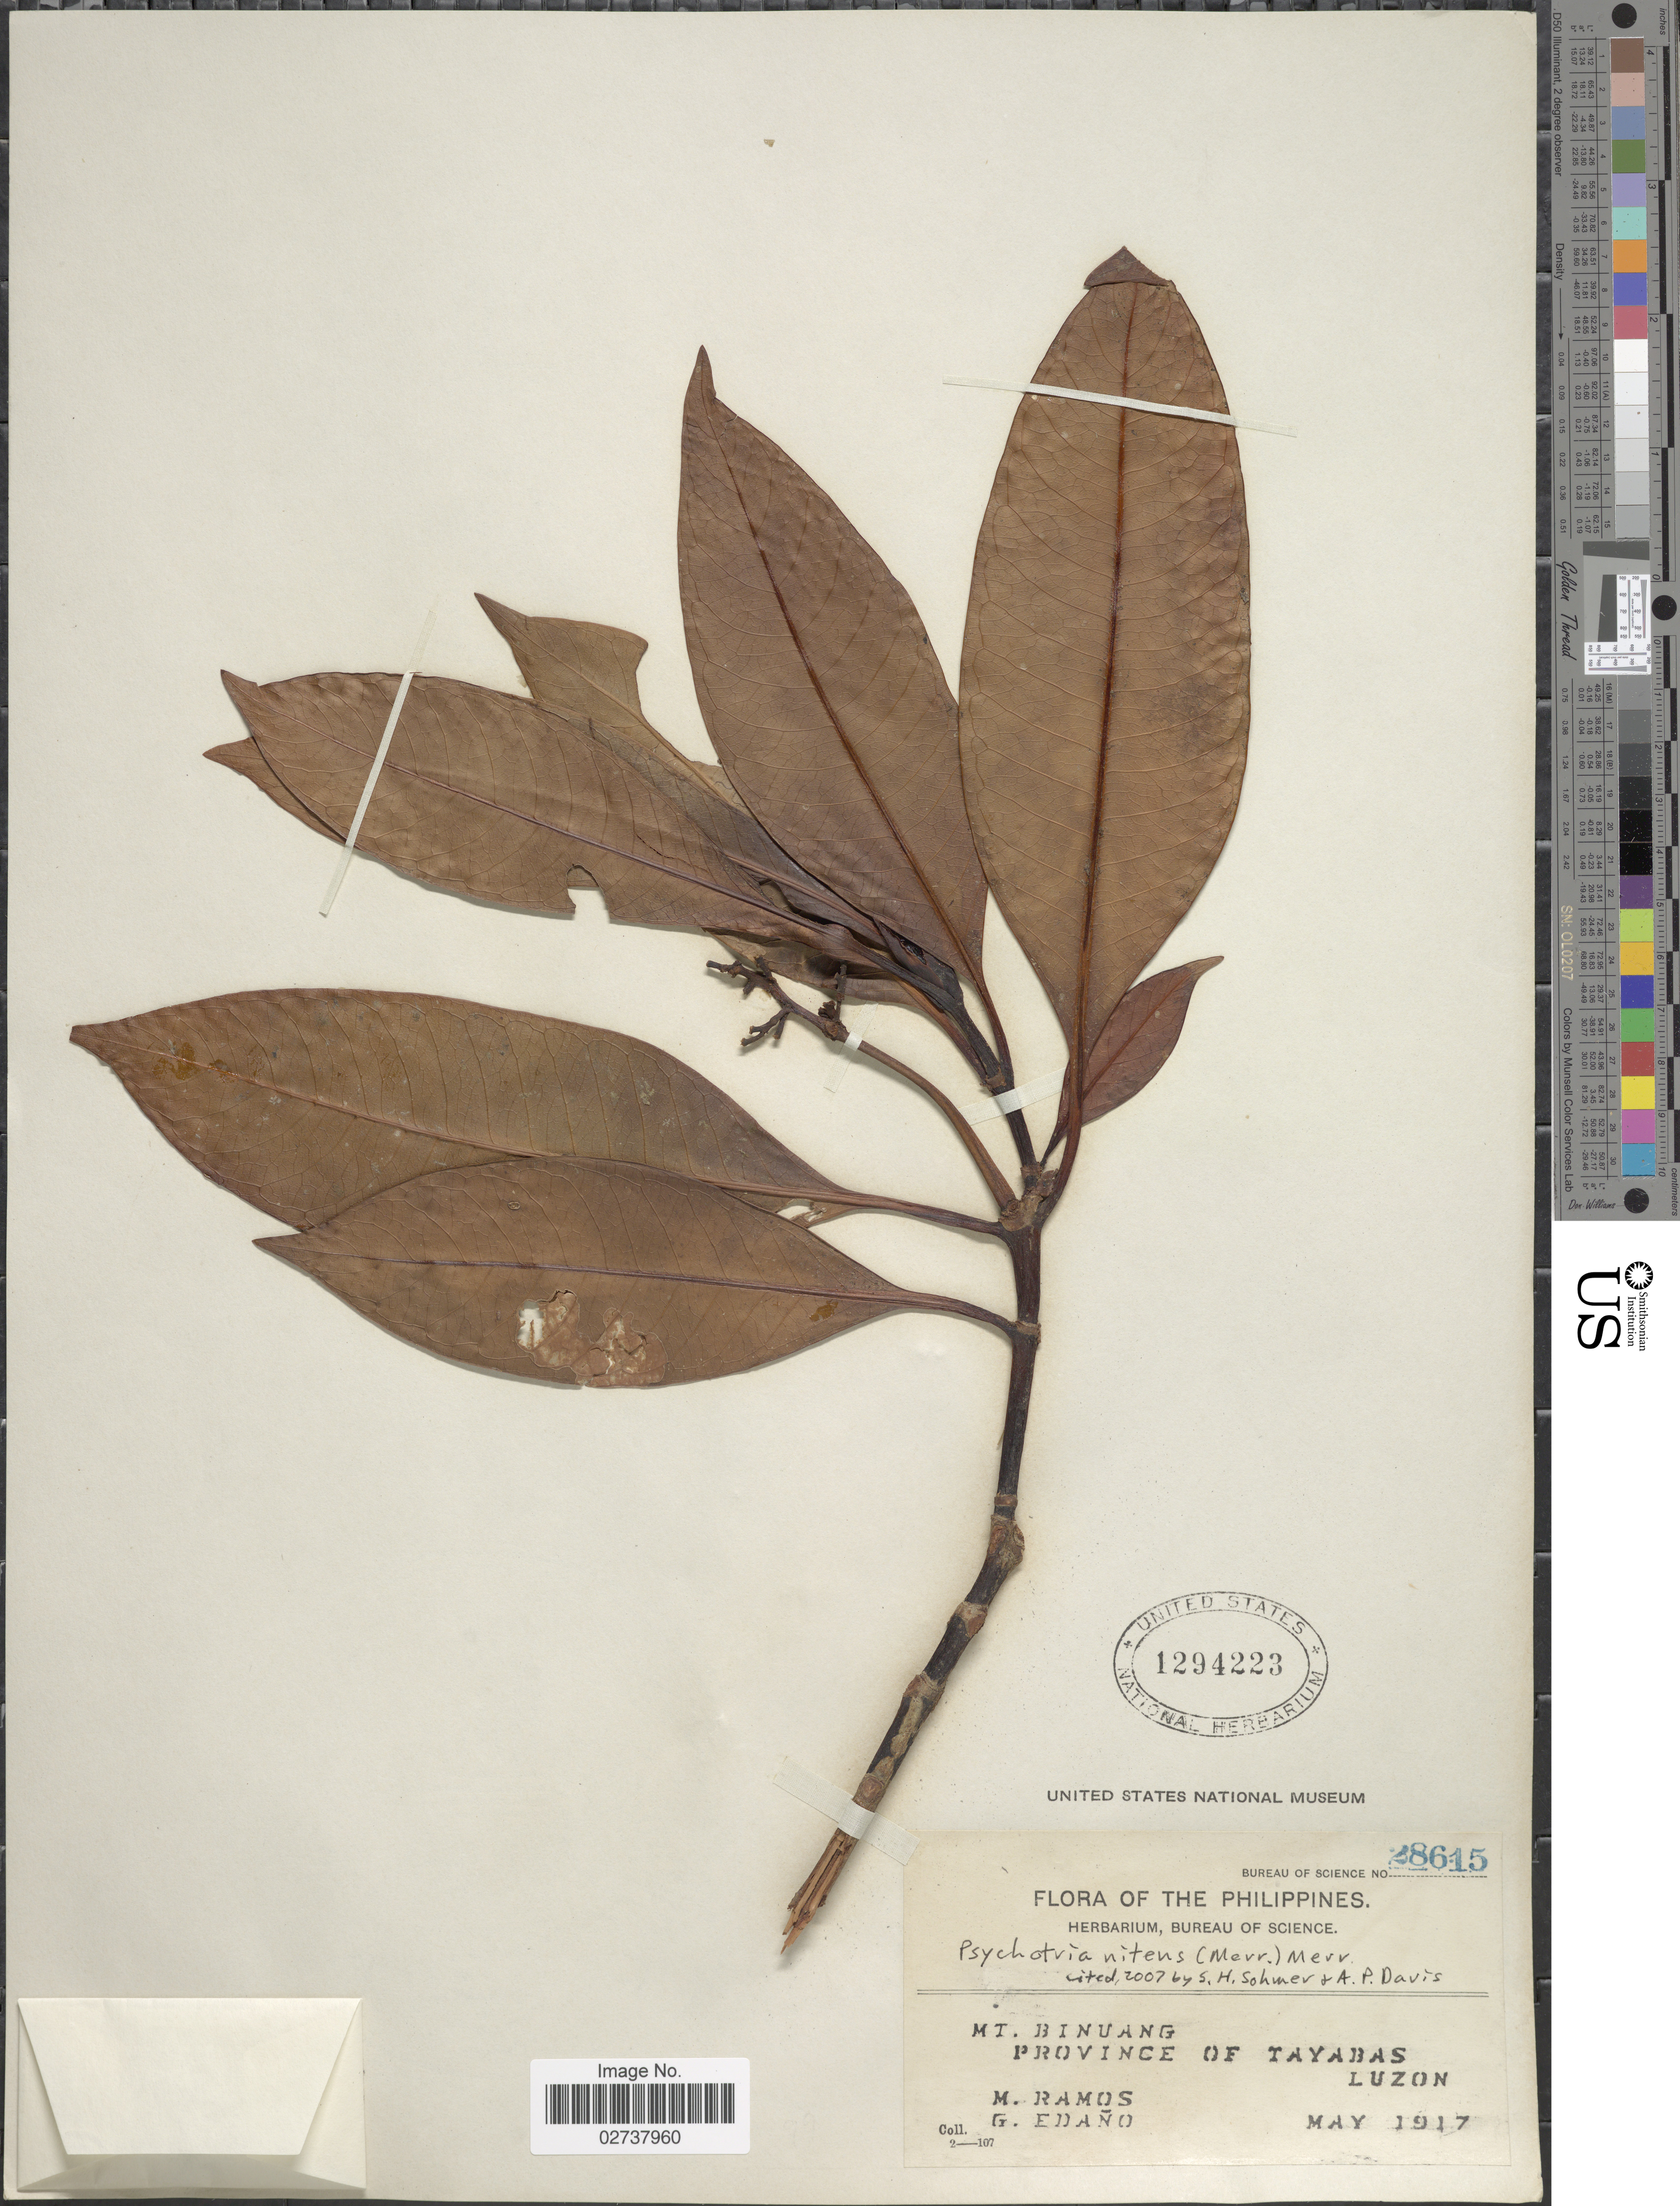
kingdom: Plantae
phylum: Tracheophyta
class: Magnoliopsida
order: Gentianales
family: Rubiaceae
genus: Psychotria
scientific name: Psychotria nitens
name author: (Merr.) Merr.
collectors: M. Ramos & G. Edaño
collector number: Bureau of Science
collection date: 1917-05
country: Philippines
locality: Mt. Binuang Province of Tayabas, Luzon.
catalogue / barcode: US 1294223